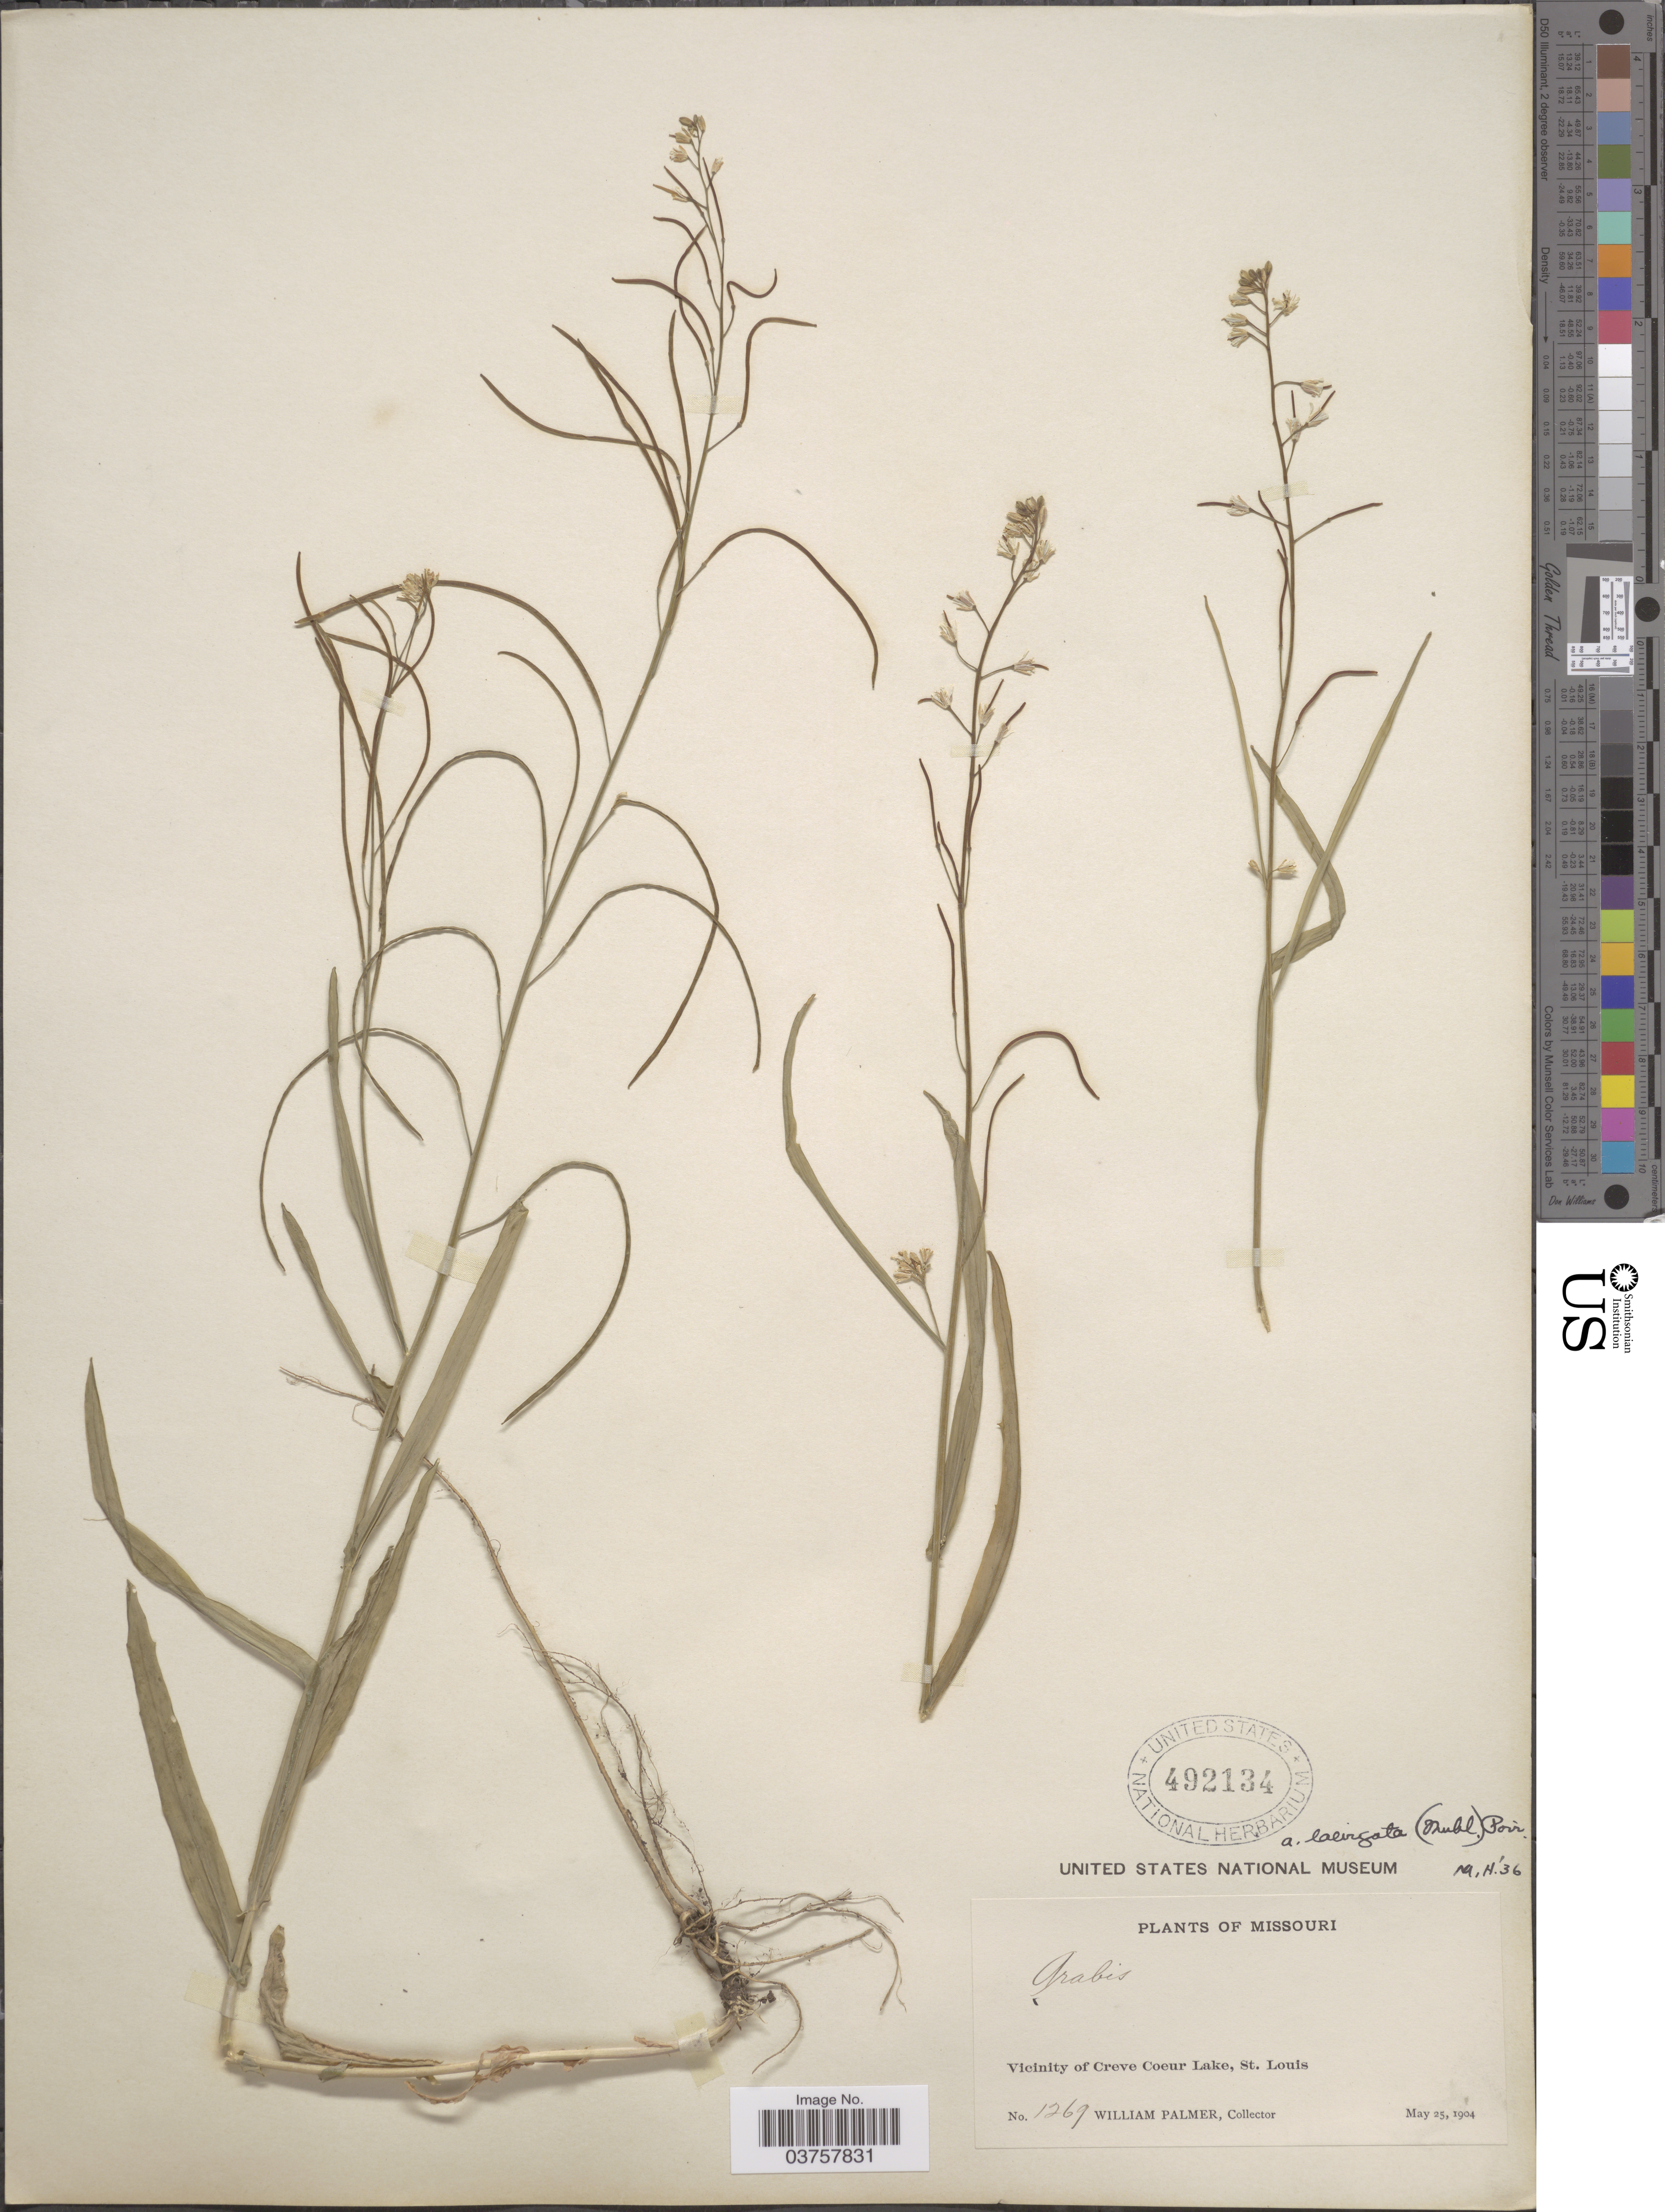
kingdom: Plantae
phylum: Tracheophyta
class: Magnoliopsida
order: Brassicales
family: Brassicaceae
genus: Arabis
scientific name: Arabis laevigata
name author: (Muhl. ex Willd.) Poir.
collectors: W. Palmer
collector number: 1269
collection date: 1904-05-25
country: United States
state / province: Missouri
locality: Vicinity of Creve Coeur Lake, St. Louis.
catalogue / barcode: US 492134